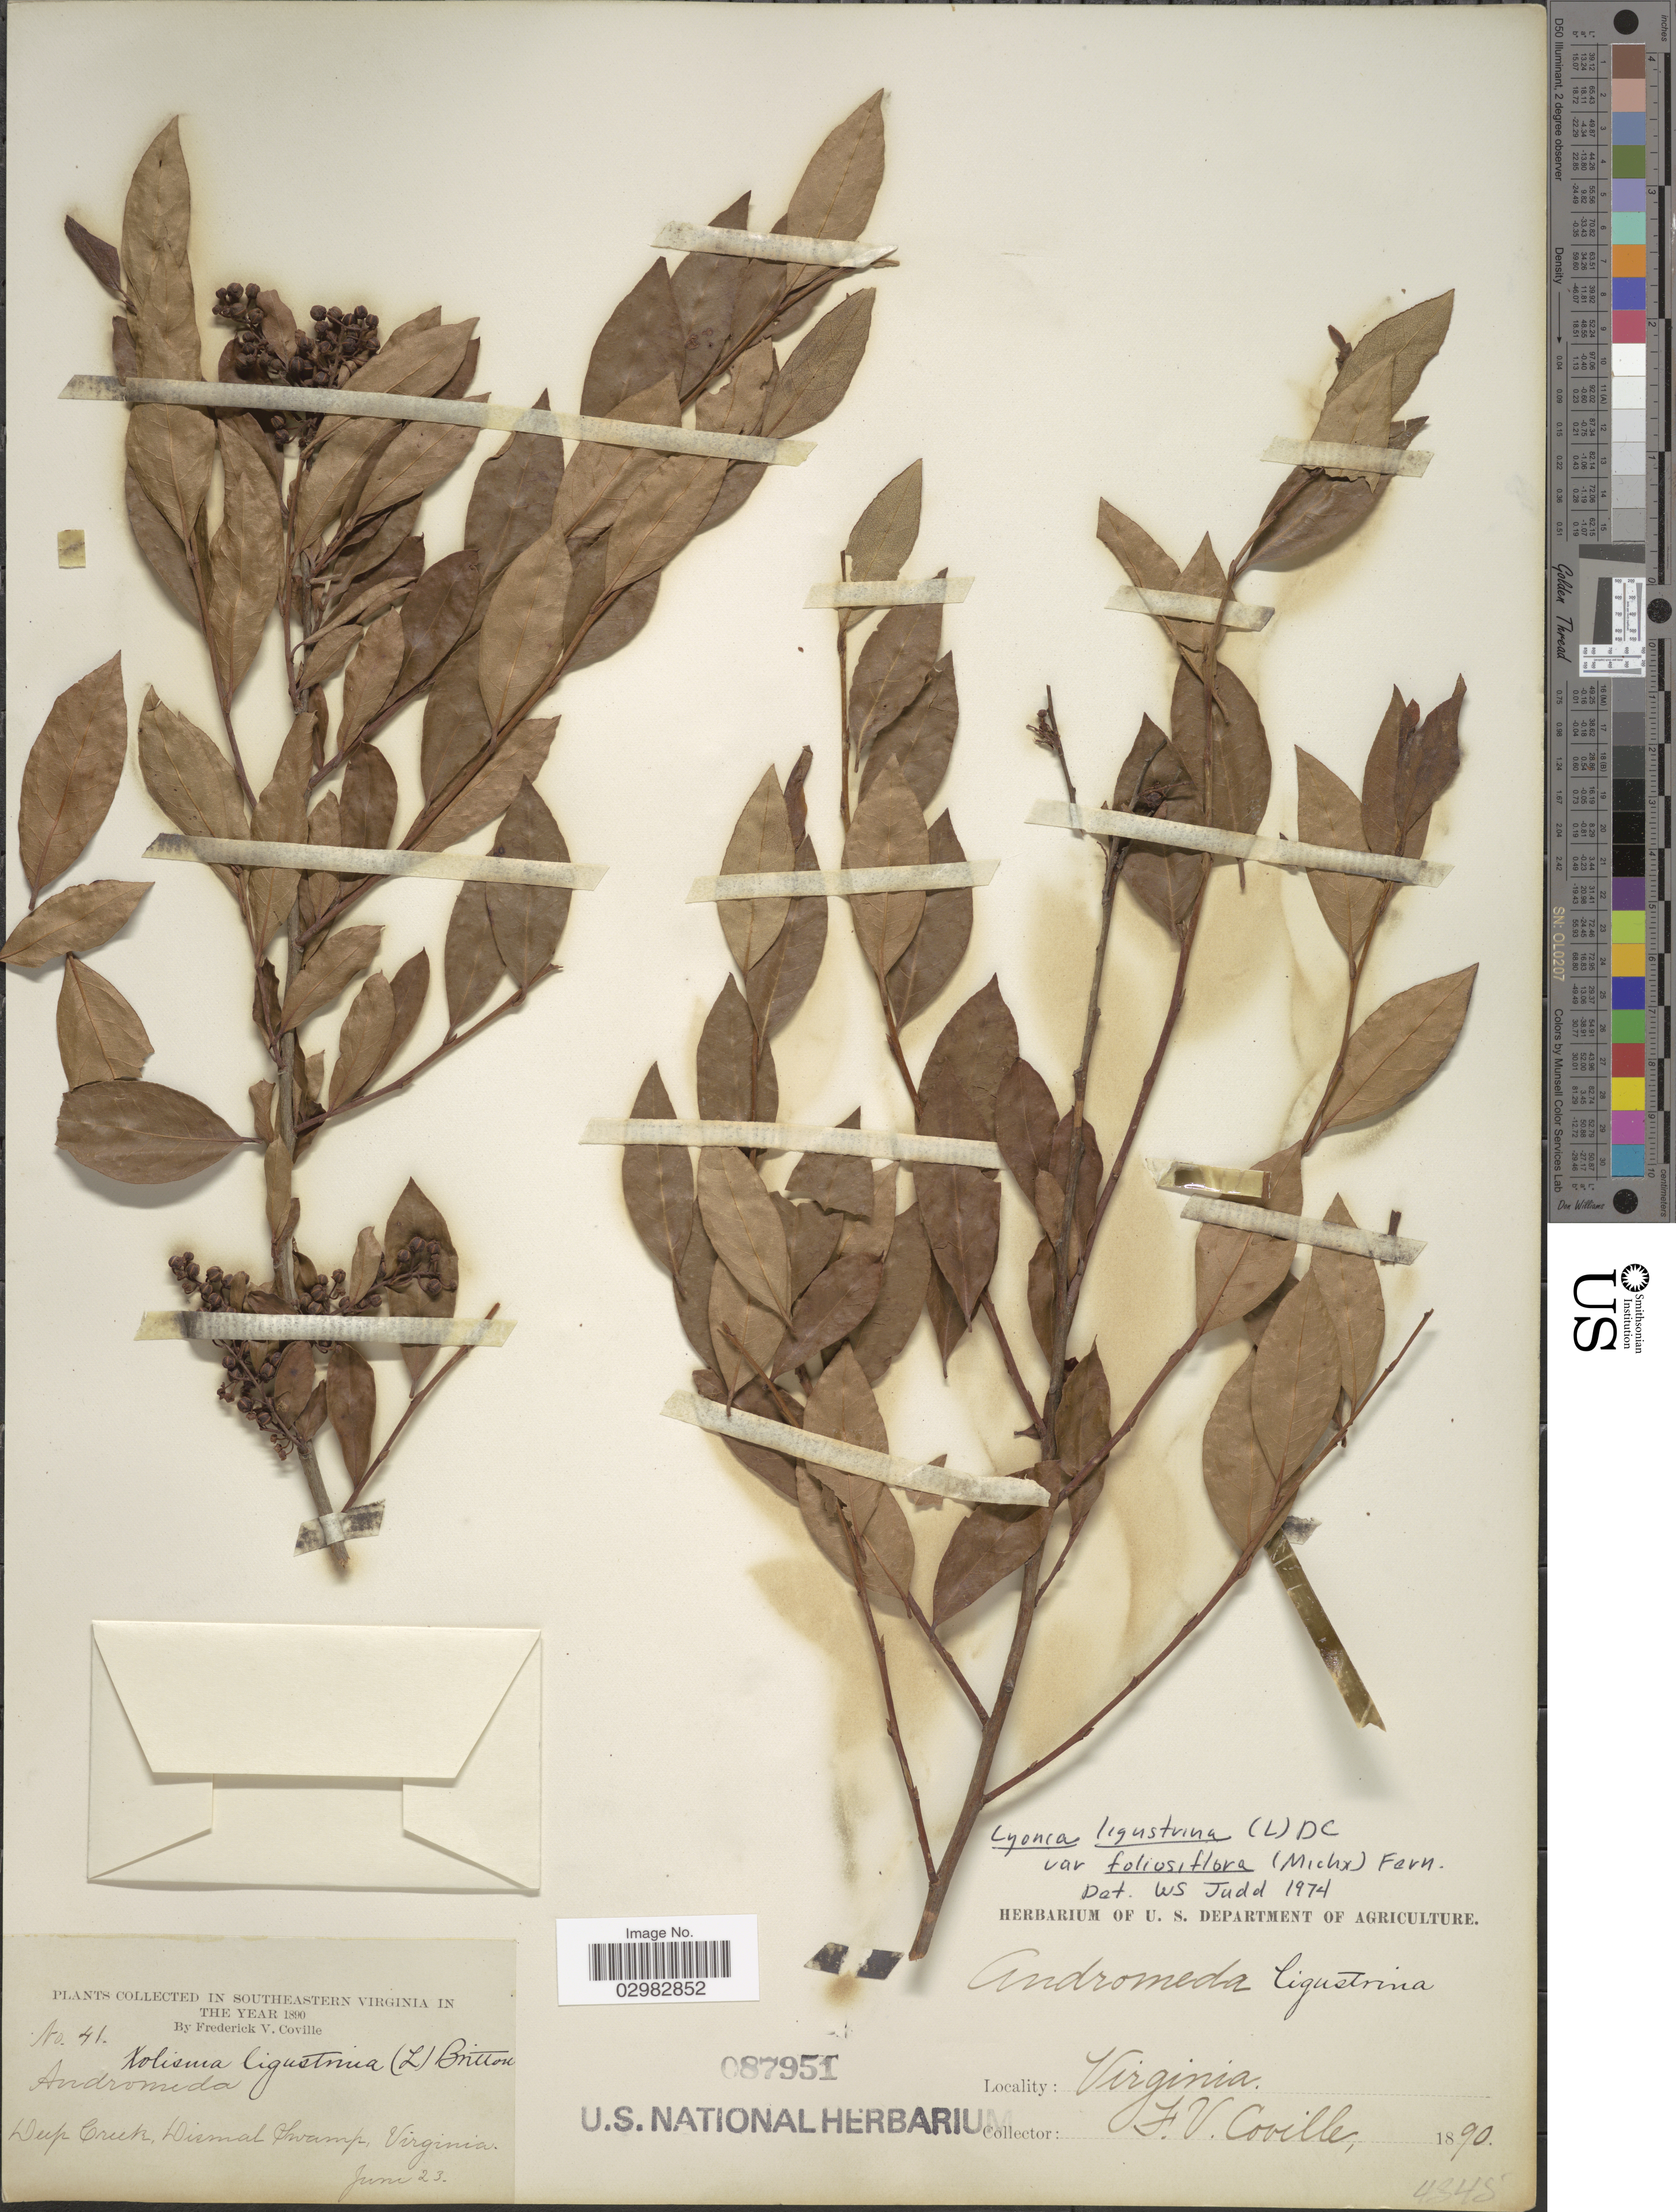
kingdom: Plantae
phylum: Tracheophyta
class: Magnoliopsida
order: Ericales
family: Ericaceae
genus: Lyonia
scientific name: Lyonia ligustrina var. foliosiflora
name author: (Michx.) Fernald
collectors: F. V. Coville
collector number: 41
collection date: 1890-06-23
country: United States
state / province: Virginia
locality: Southeastern Virginia, Deep Creek, Dismal Swamp.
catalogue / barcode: US 87951